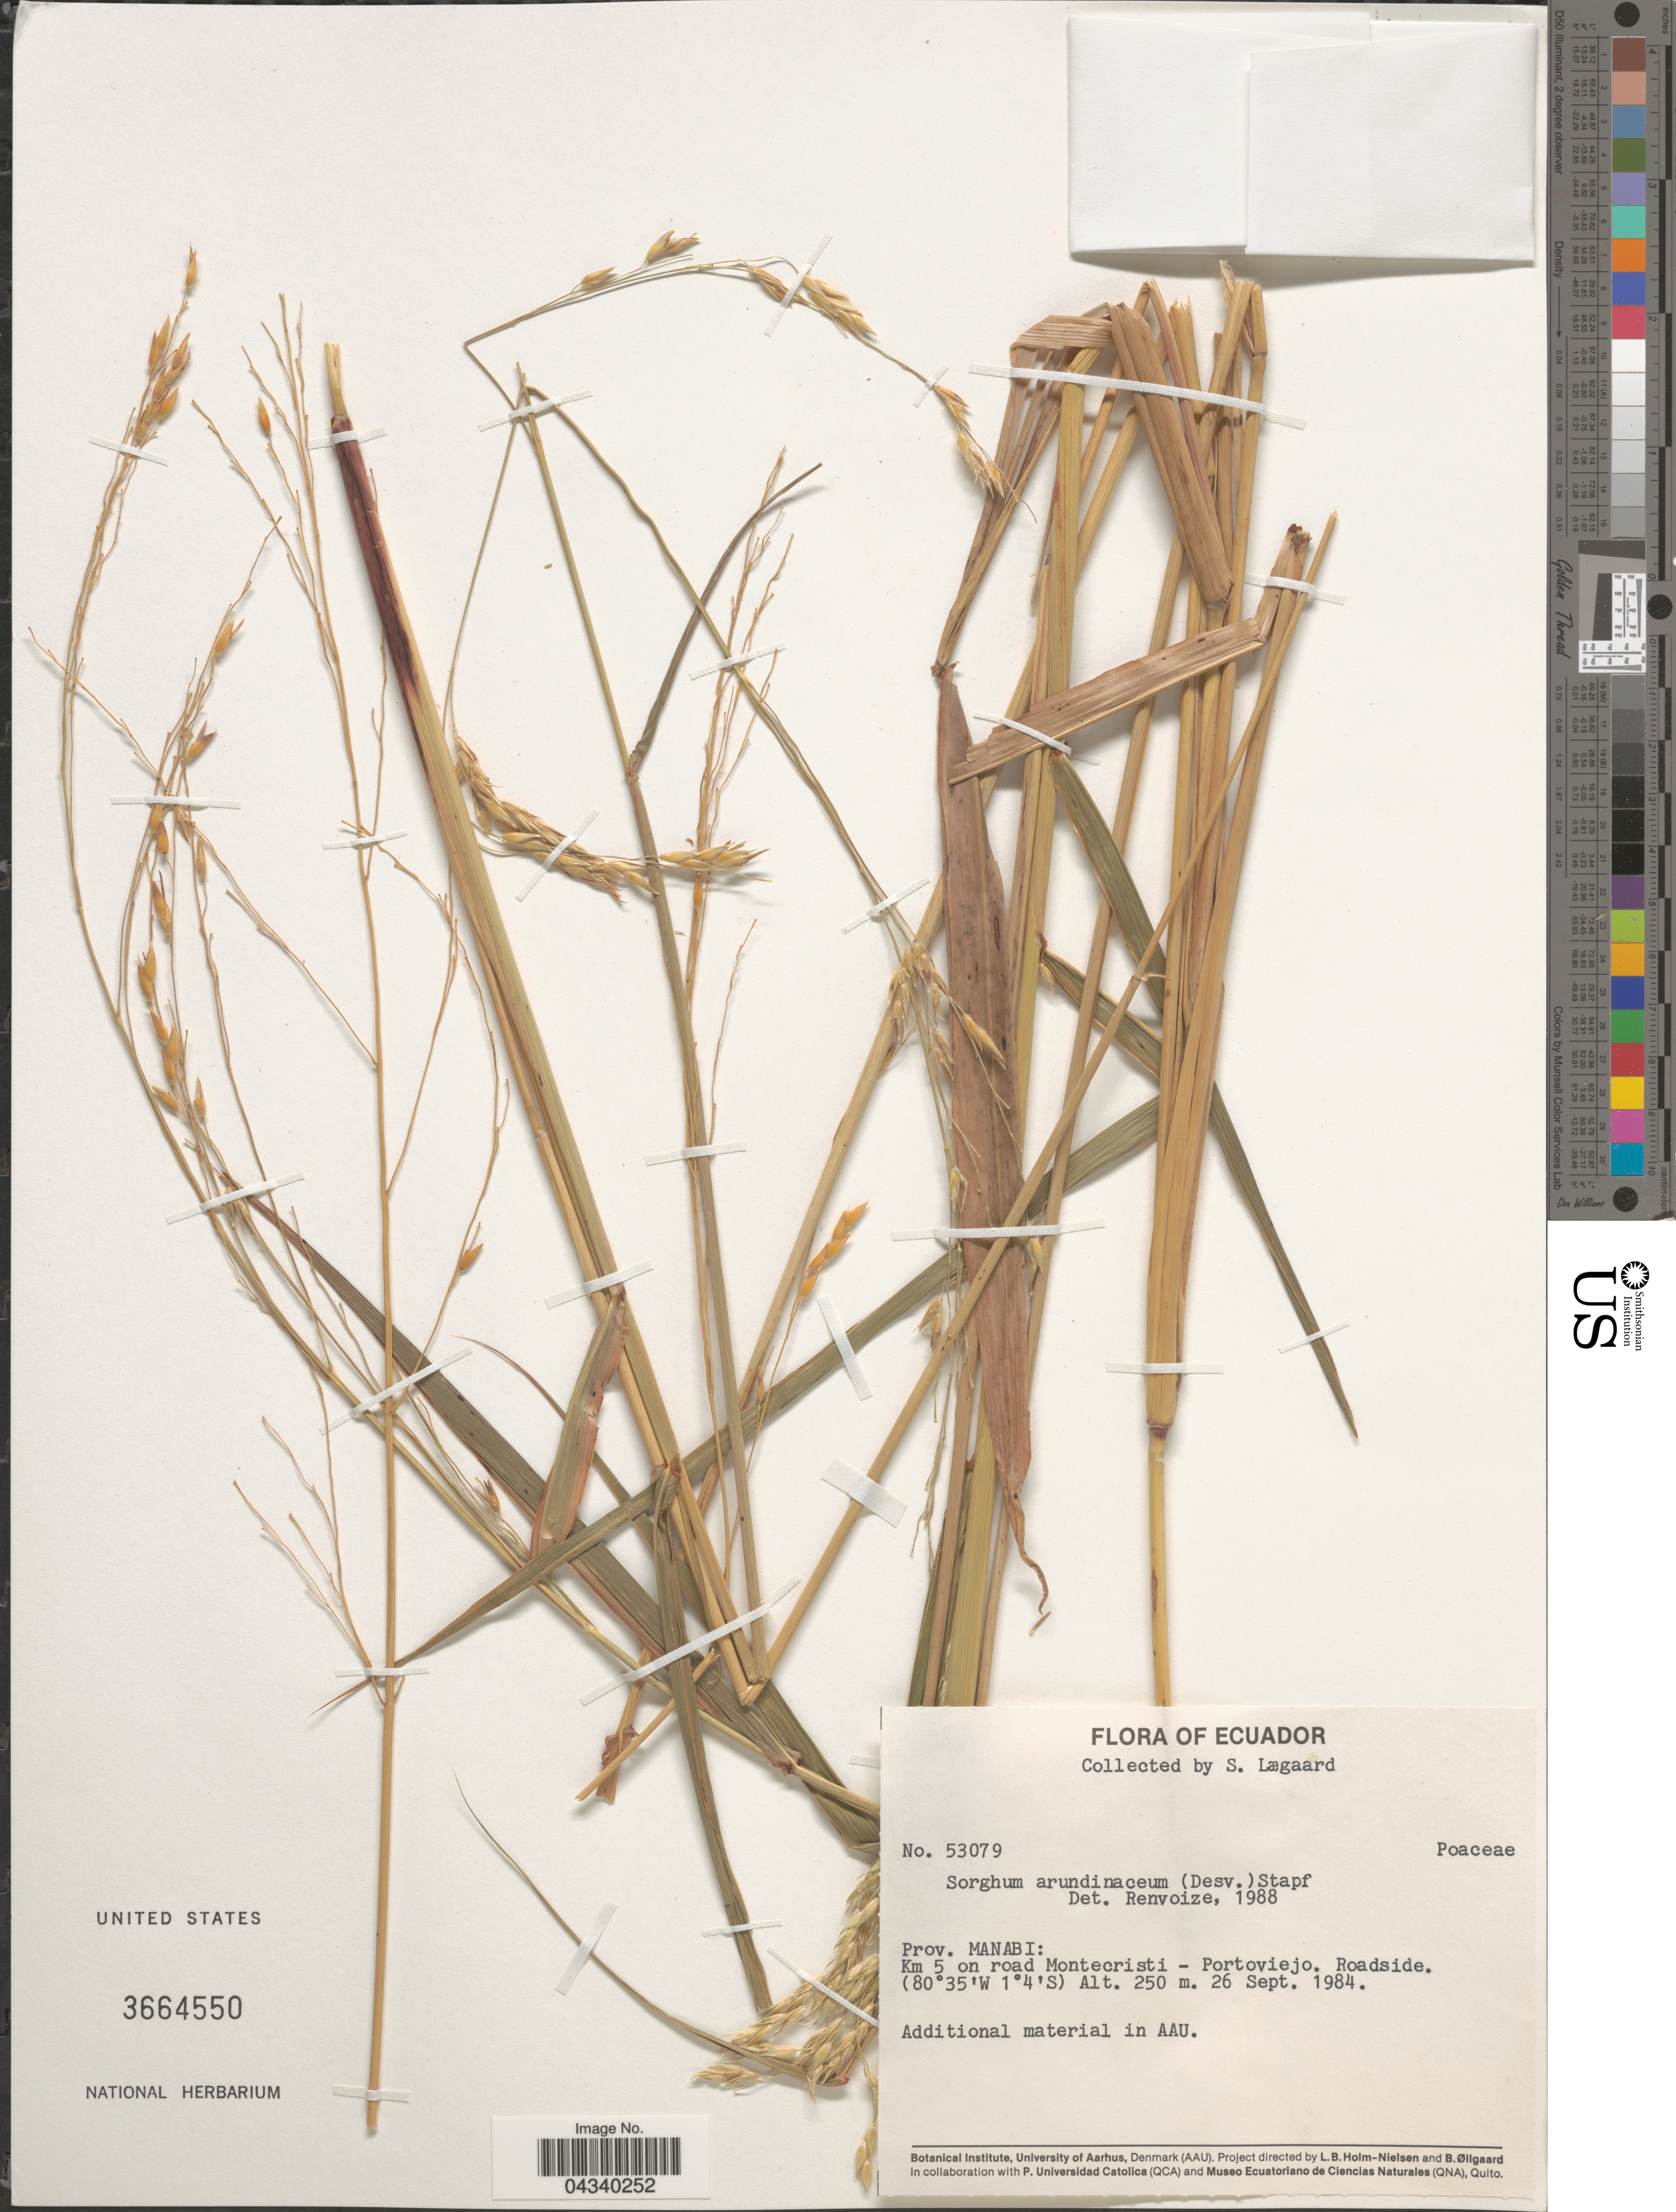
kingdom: Plantae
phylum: Tracheophyta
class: Liliopsida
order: Poales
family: Poaceae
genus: Sorghum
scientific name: Sorghum arundinaceum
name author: (Desv.) Stapf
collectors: S. Lægaard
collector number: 53079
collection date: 1984-09-26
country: Ecuador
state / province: Manabí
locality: Prov. Manabi: Km 5 on road Montecristi - Portoviejo. Roadside.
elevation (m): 250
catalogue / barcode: US 3664550